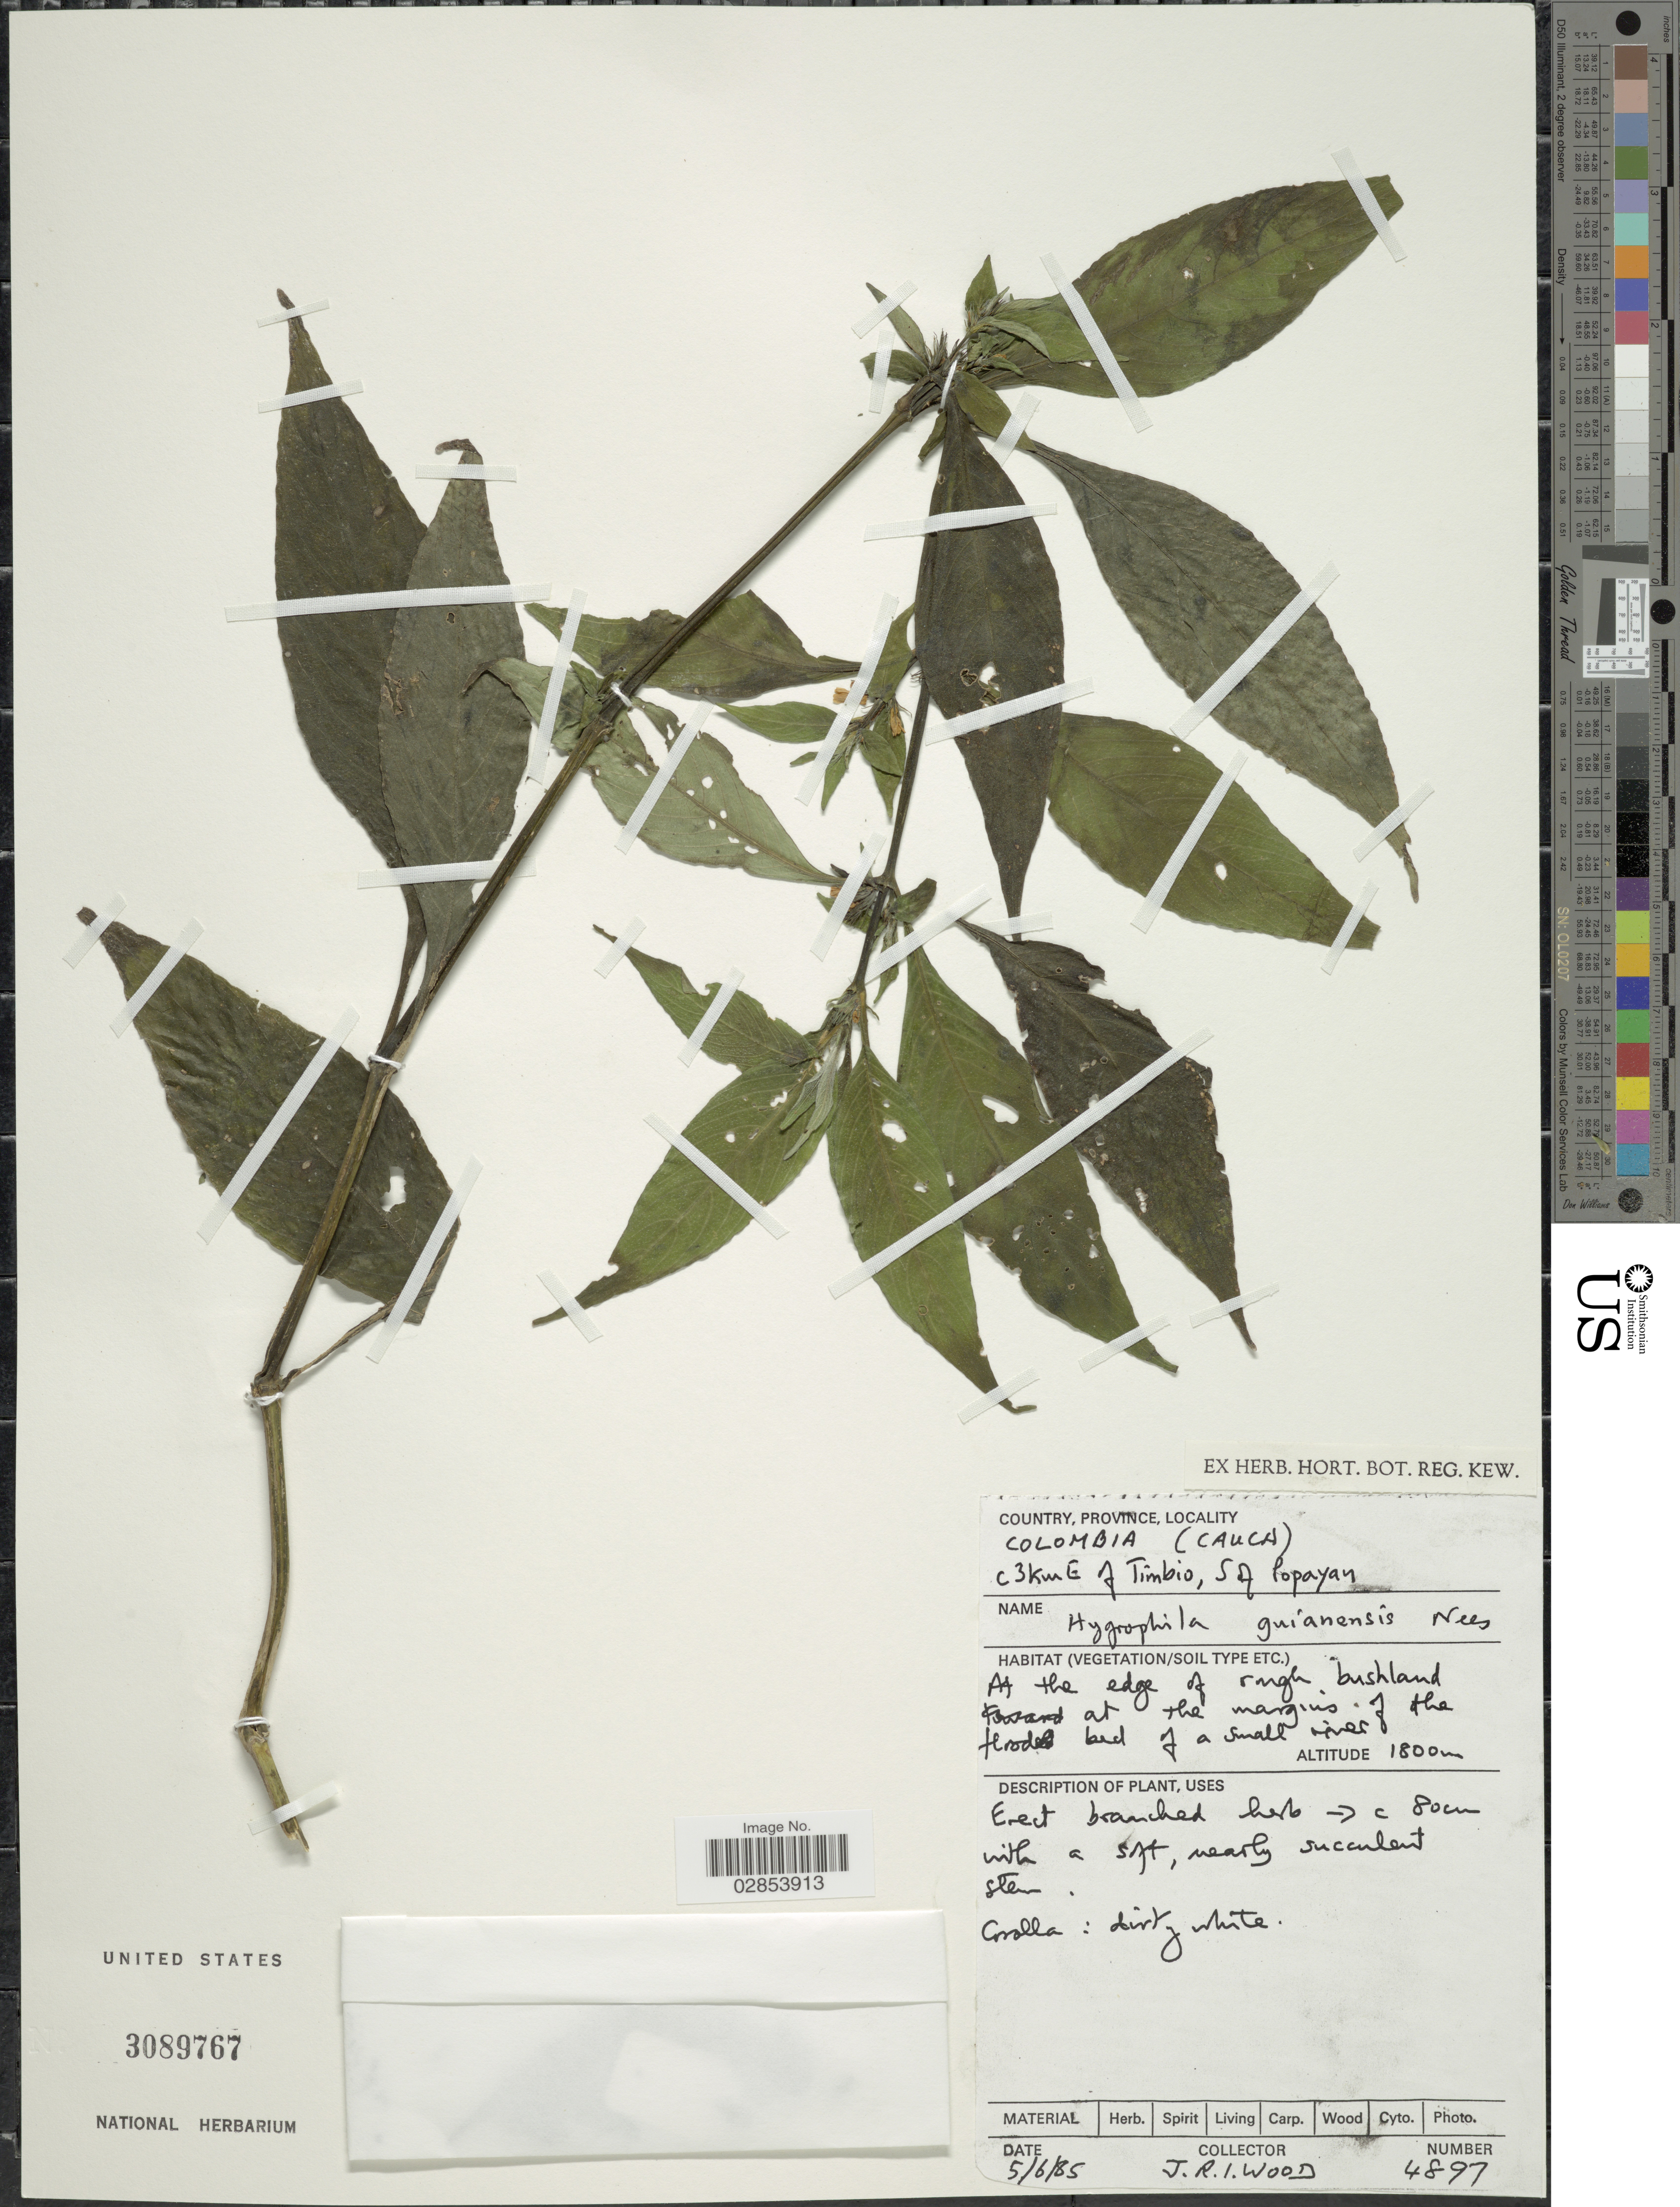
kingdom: Plantae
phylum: Tracheophyta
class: Magnoliopsida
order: Lamiales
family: Acanthaceae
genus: Hygrophila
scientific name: Hygrophila costata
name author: Nees & T. Nees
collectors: J. R. I. Wood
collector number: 4897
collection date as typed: Transcribed d/m/y: 5/6/85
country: Colombia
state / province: Cauca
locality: C 3Km E of Timbio, S of Copayan.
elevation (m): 1800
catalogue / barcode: US 3089767